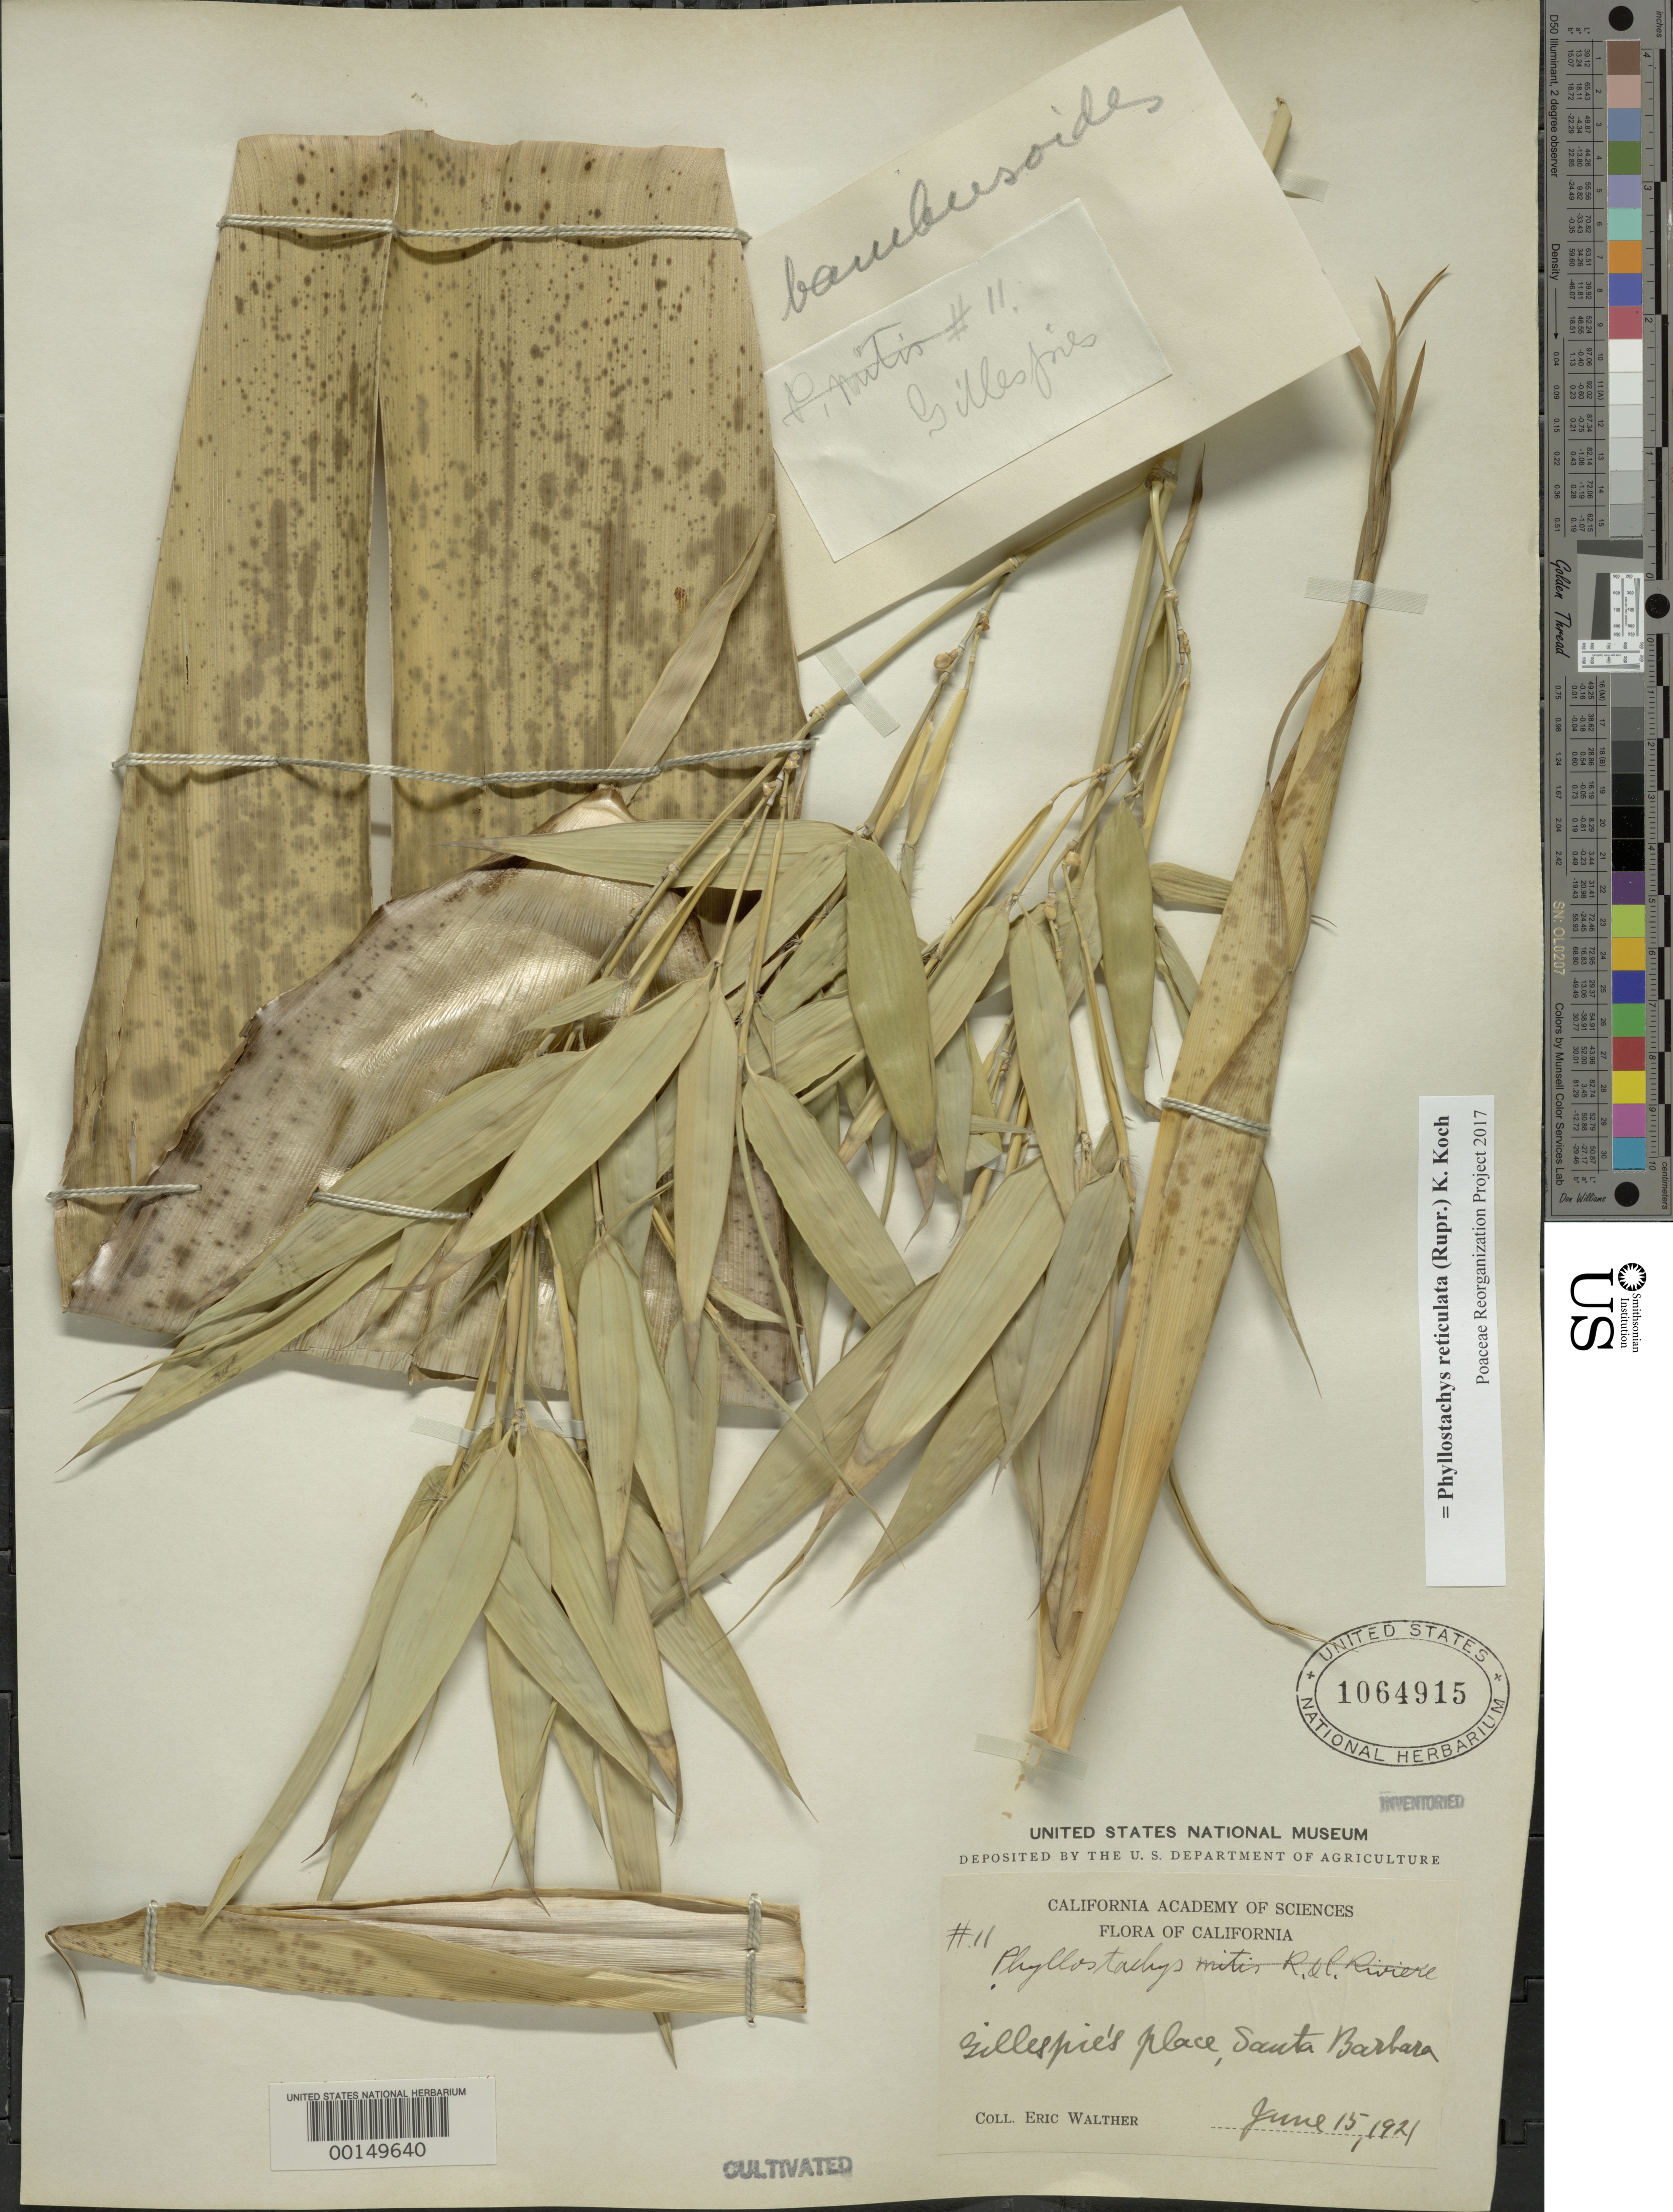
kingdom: Plantae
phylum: Tracheophyta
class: Liliopsida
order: Poales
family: Poaceae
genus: Phyllostachys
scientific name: Phyllostachys reticulata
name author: (Rupr.) K. Koch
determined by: Poaceae Reorganization Project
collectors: E. Walther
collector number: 11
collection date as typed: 15 Jun 1921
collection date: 1921-06-15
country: United States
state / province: California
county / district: Santa Barbara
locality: Santa barbara, gillespie's place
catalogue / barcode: US 1064915